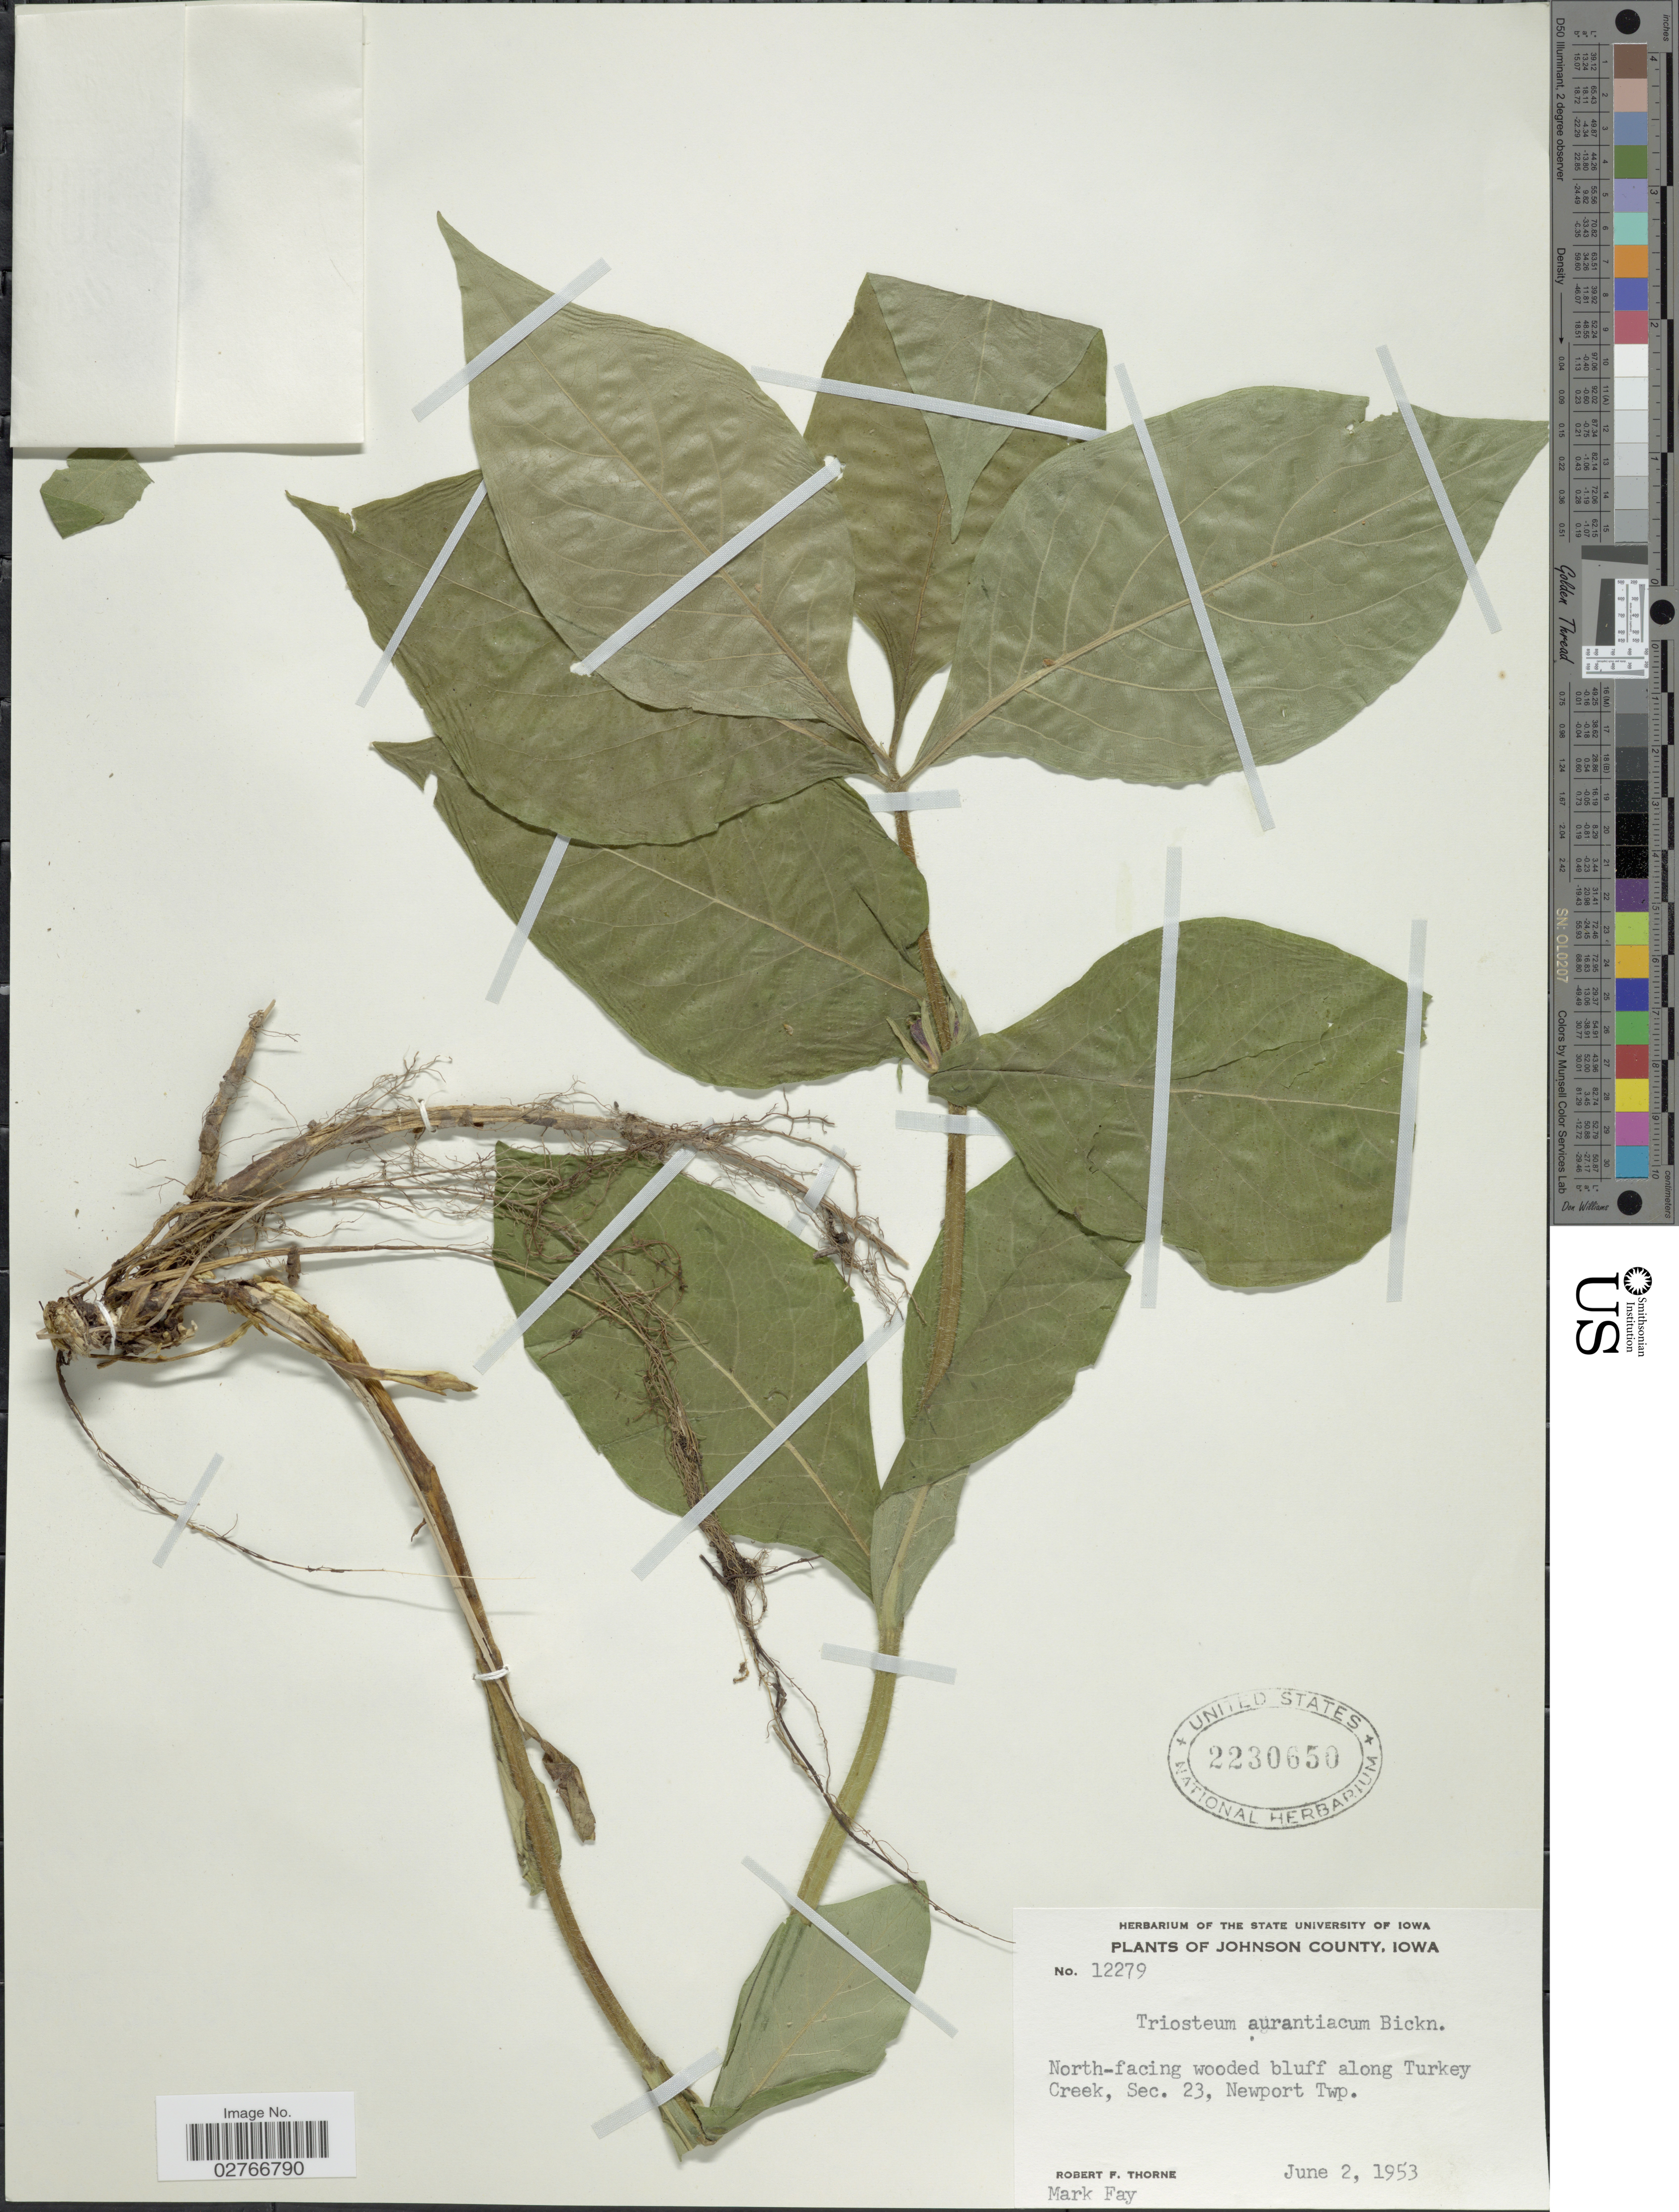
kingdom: Plantae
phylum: Tracheophyta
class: Magnoliopsida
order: Dipsacales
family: Caprifoliaceae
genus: Triosteum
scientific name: Triosteum aurantiacum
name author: E.P. Bicknell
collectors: R. F. Thorne & M. Fay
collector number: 12279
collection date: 1953-06-02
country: United States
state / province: Iowa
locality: Johnson County. North-facing wooded bluff along Turkey Creek, Sec. 23, Newport Twp.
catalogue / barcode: US 2230650